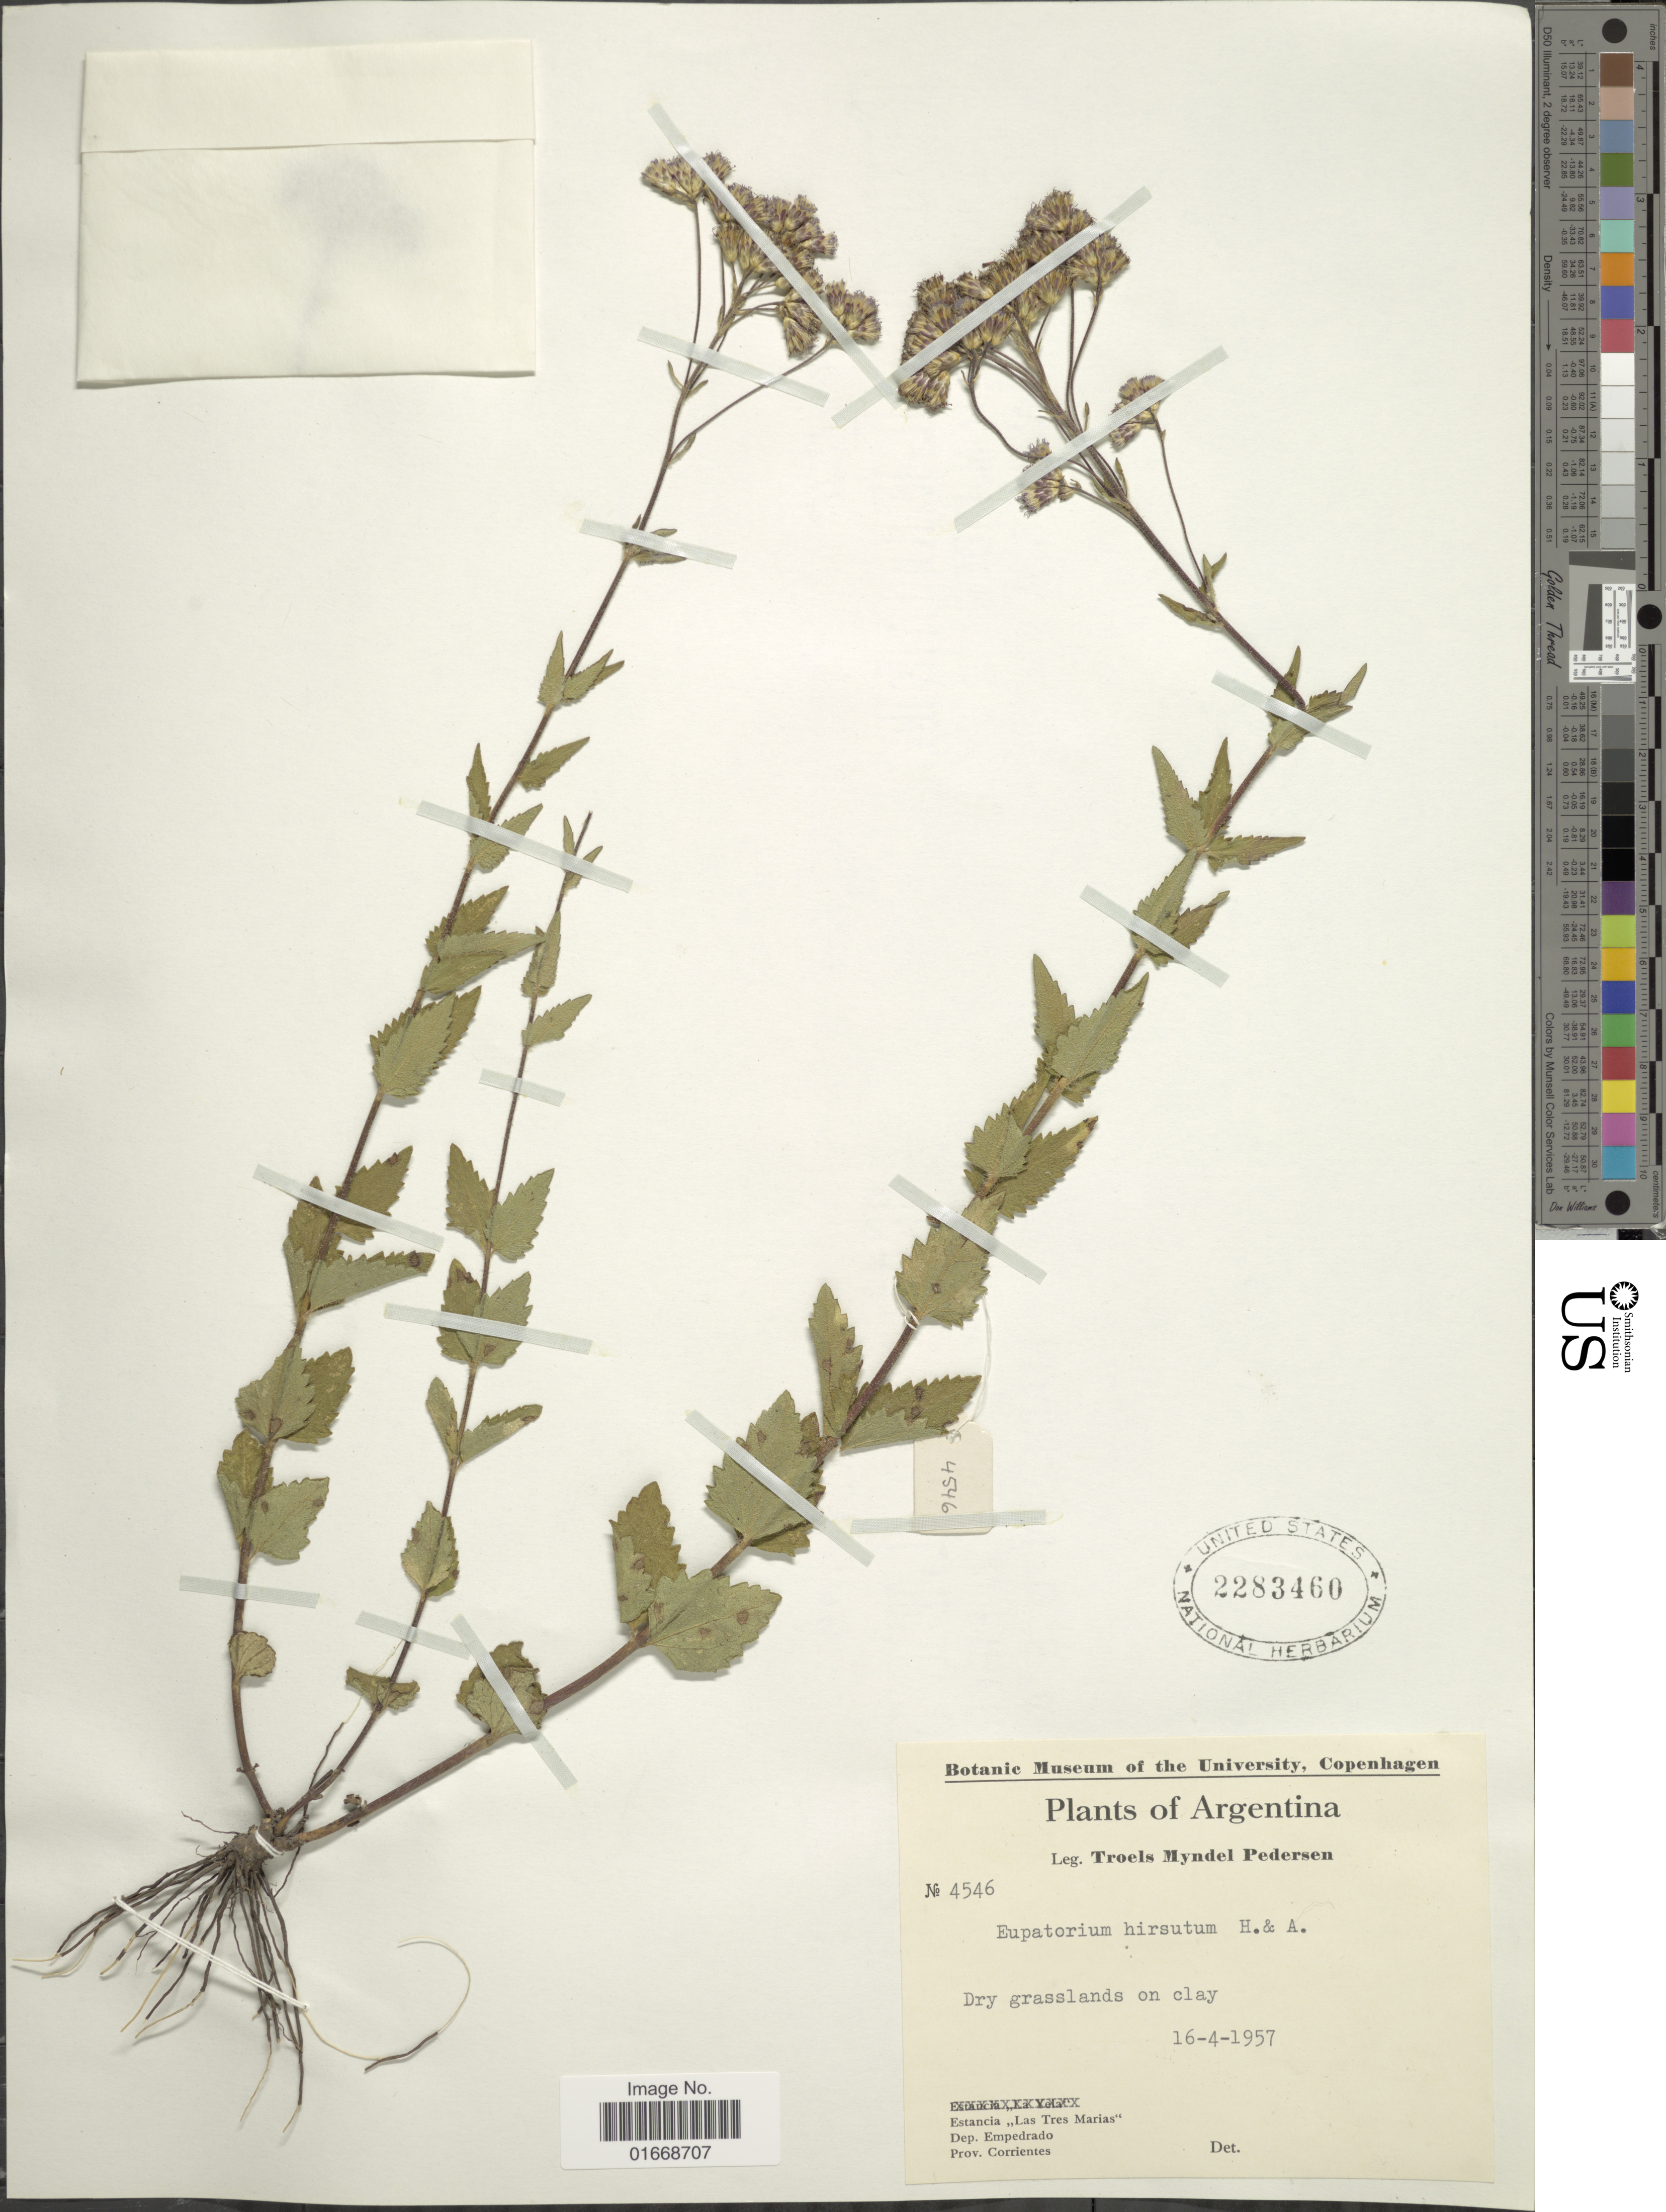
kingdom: Plantae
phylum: Tracheophyta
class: Magnoliopsida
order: Asterales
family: Asteraceae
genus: Chromolaena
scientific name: Chromolaena hirsuta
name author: (Hook. & Arn.) R.M. King & H. Rob.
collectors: T. Pederson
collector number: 45496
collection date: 1957-04-16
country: Argentina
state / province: Corrientes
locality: Estancia, "Las Tres Marias" , Dep. Empedrado, Prov. Corrientes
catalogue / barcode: US 2283460